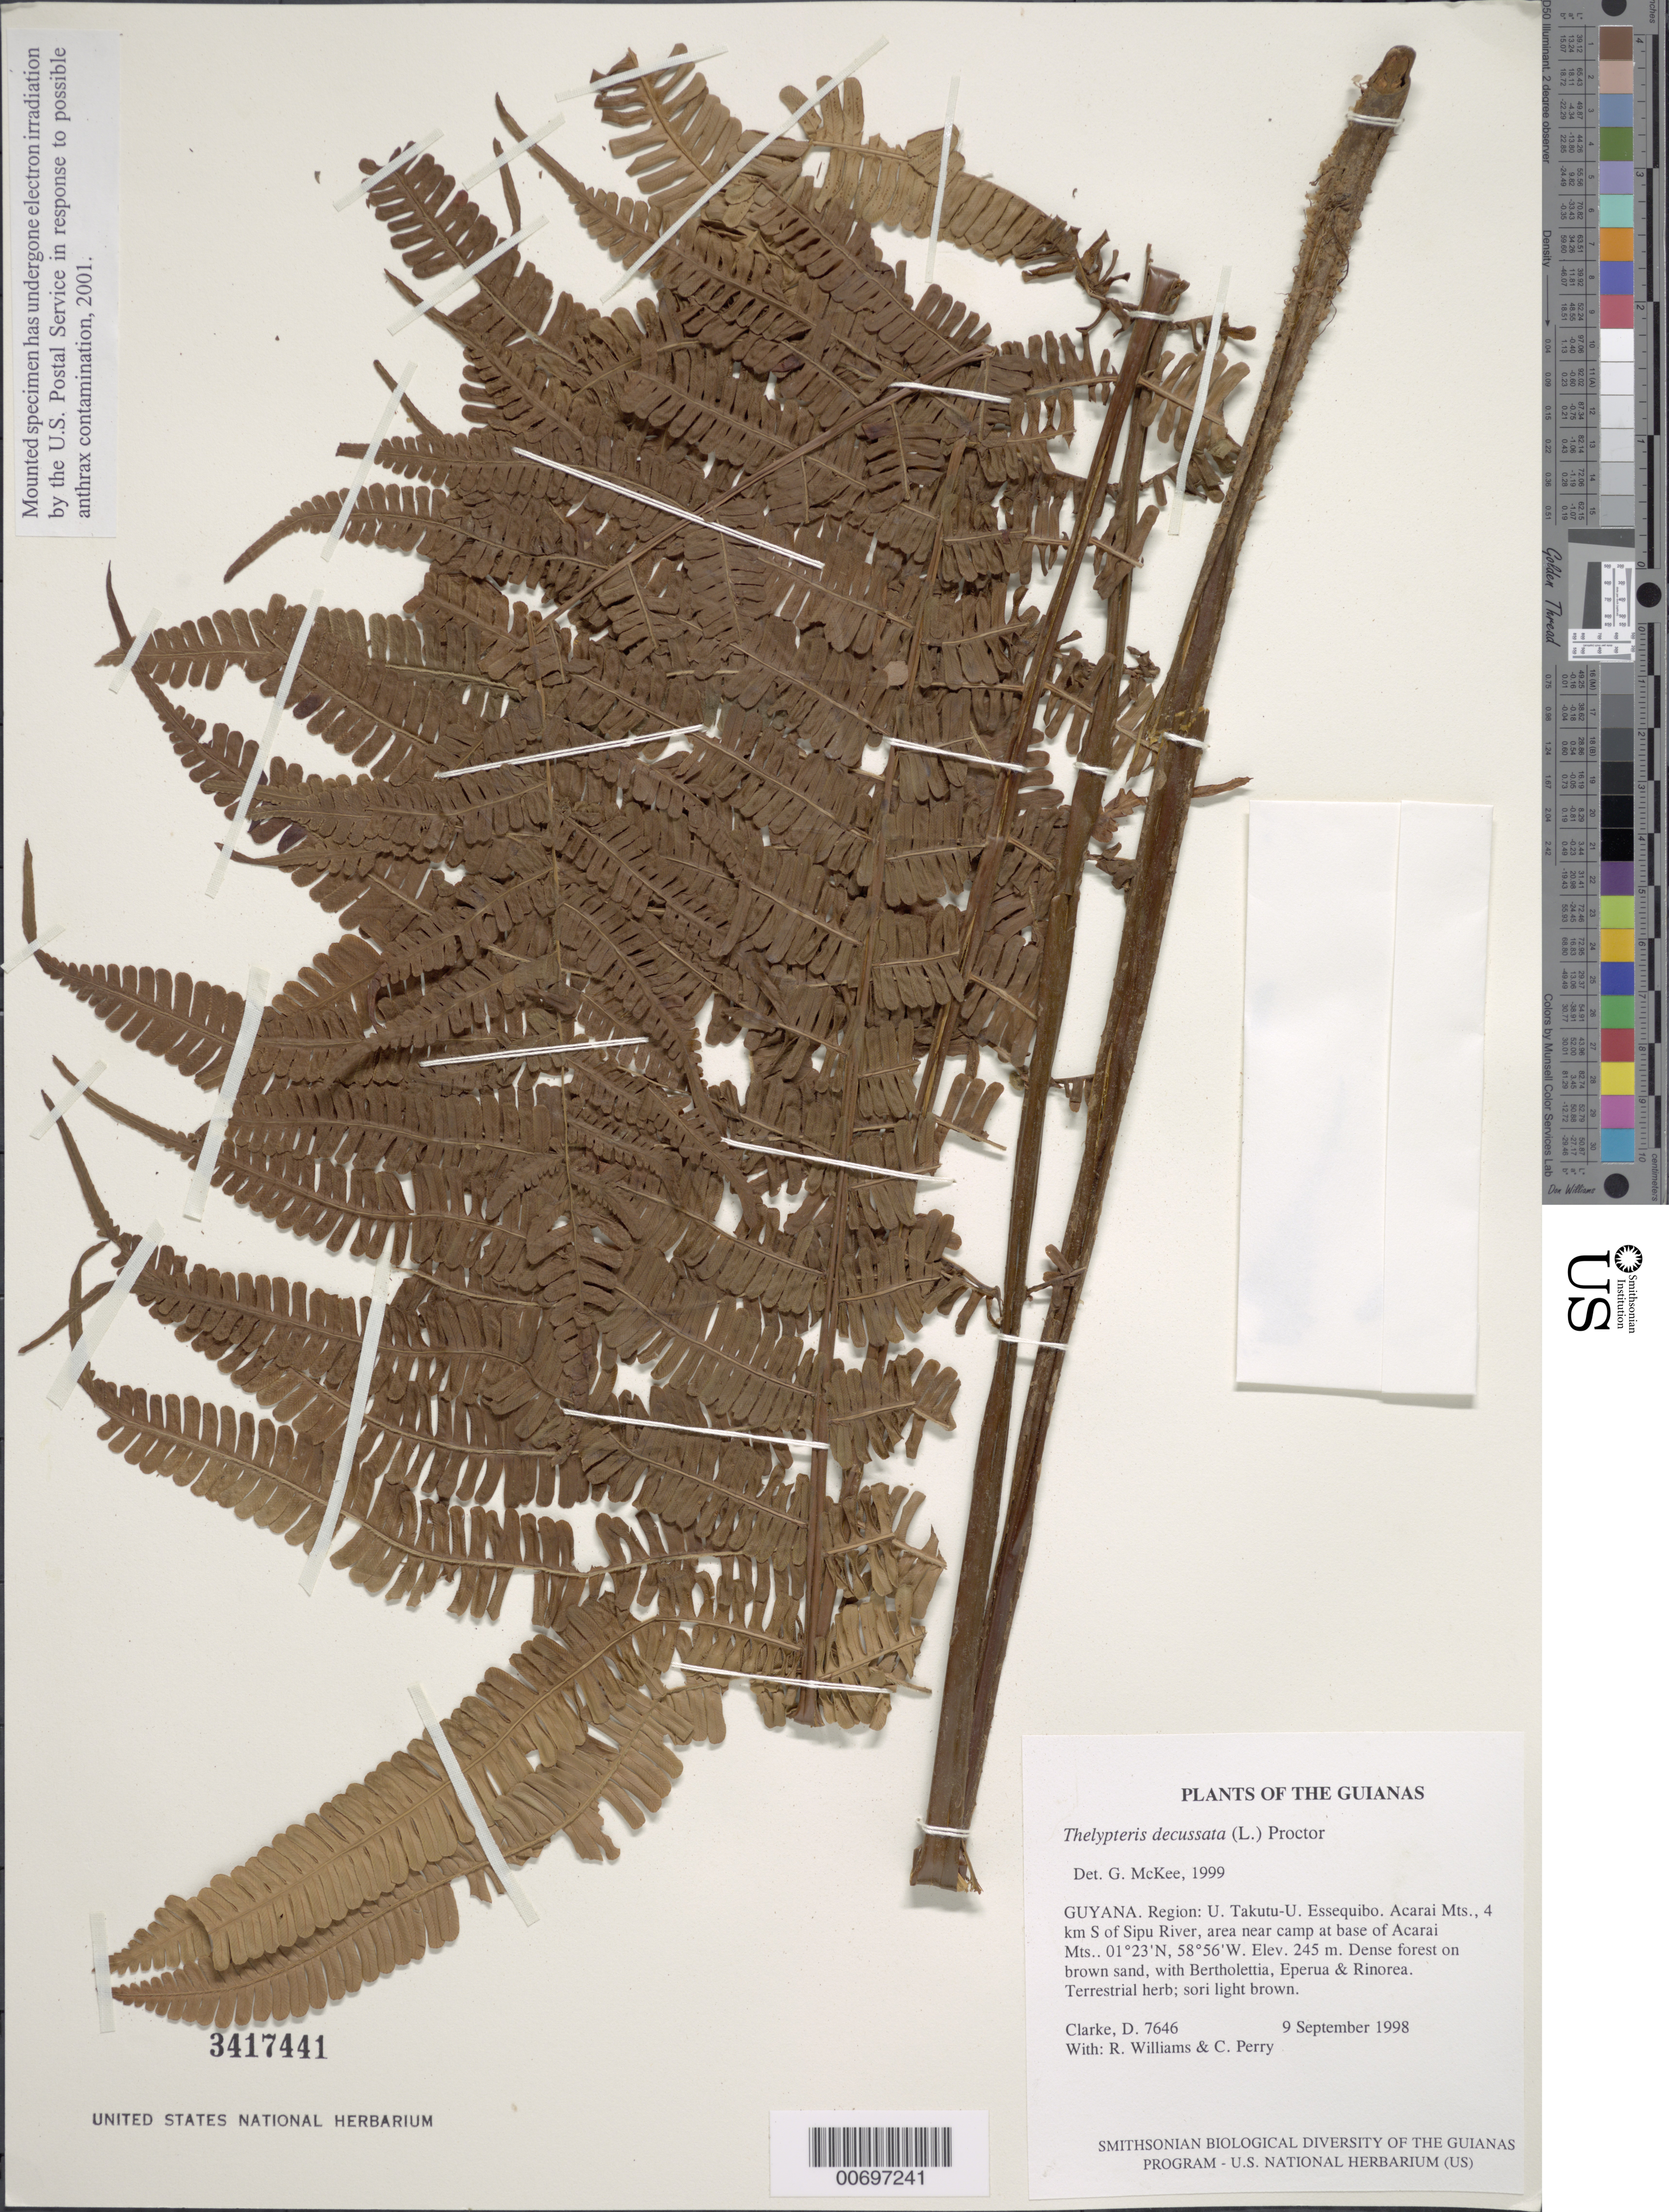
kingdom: Plantae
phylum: Tracheophyta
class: Polypodiopsida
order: Polypodiales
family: Thelypteridaceae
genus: Amauropelta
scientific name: Amauropelta decurtata (Link) comb. nov., ined. 2015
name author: (Link)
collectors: H. D. Clarke, R. Williams & C. Perry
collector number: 7646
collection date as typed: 9 September 1998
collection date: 1998-09-09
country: Guyana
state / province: U. Takutu-U. Essequibo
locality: Acarai Mts., 4 km S of Sipu River, area near camp at base of Acarai Mts.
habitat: Dense forest on brown sand, with Bertholettia, Eperua & Rinorea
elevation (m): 245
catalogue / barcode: US 3417441